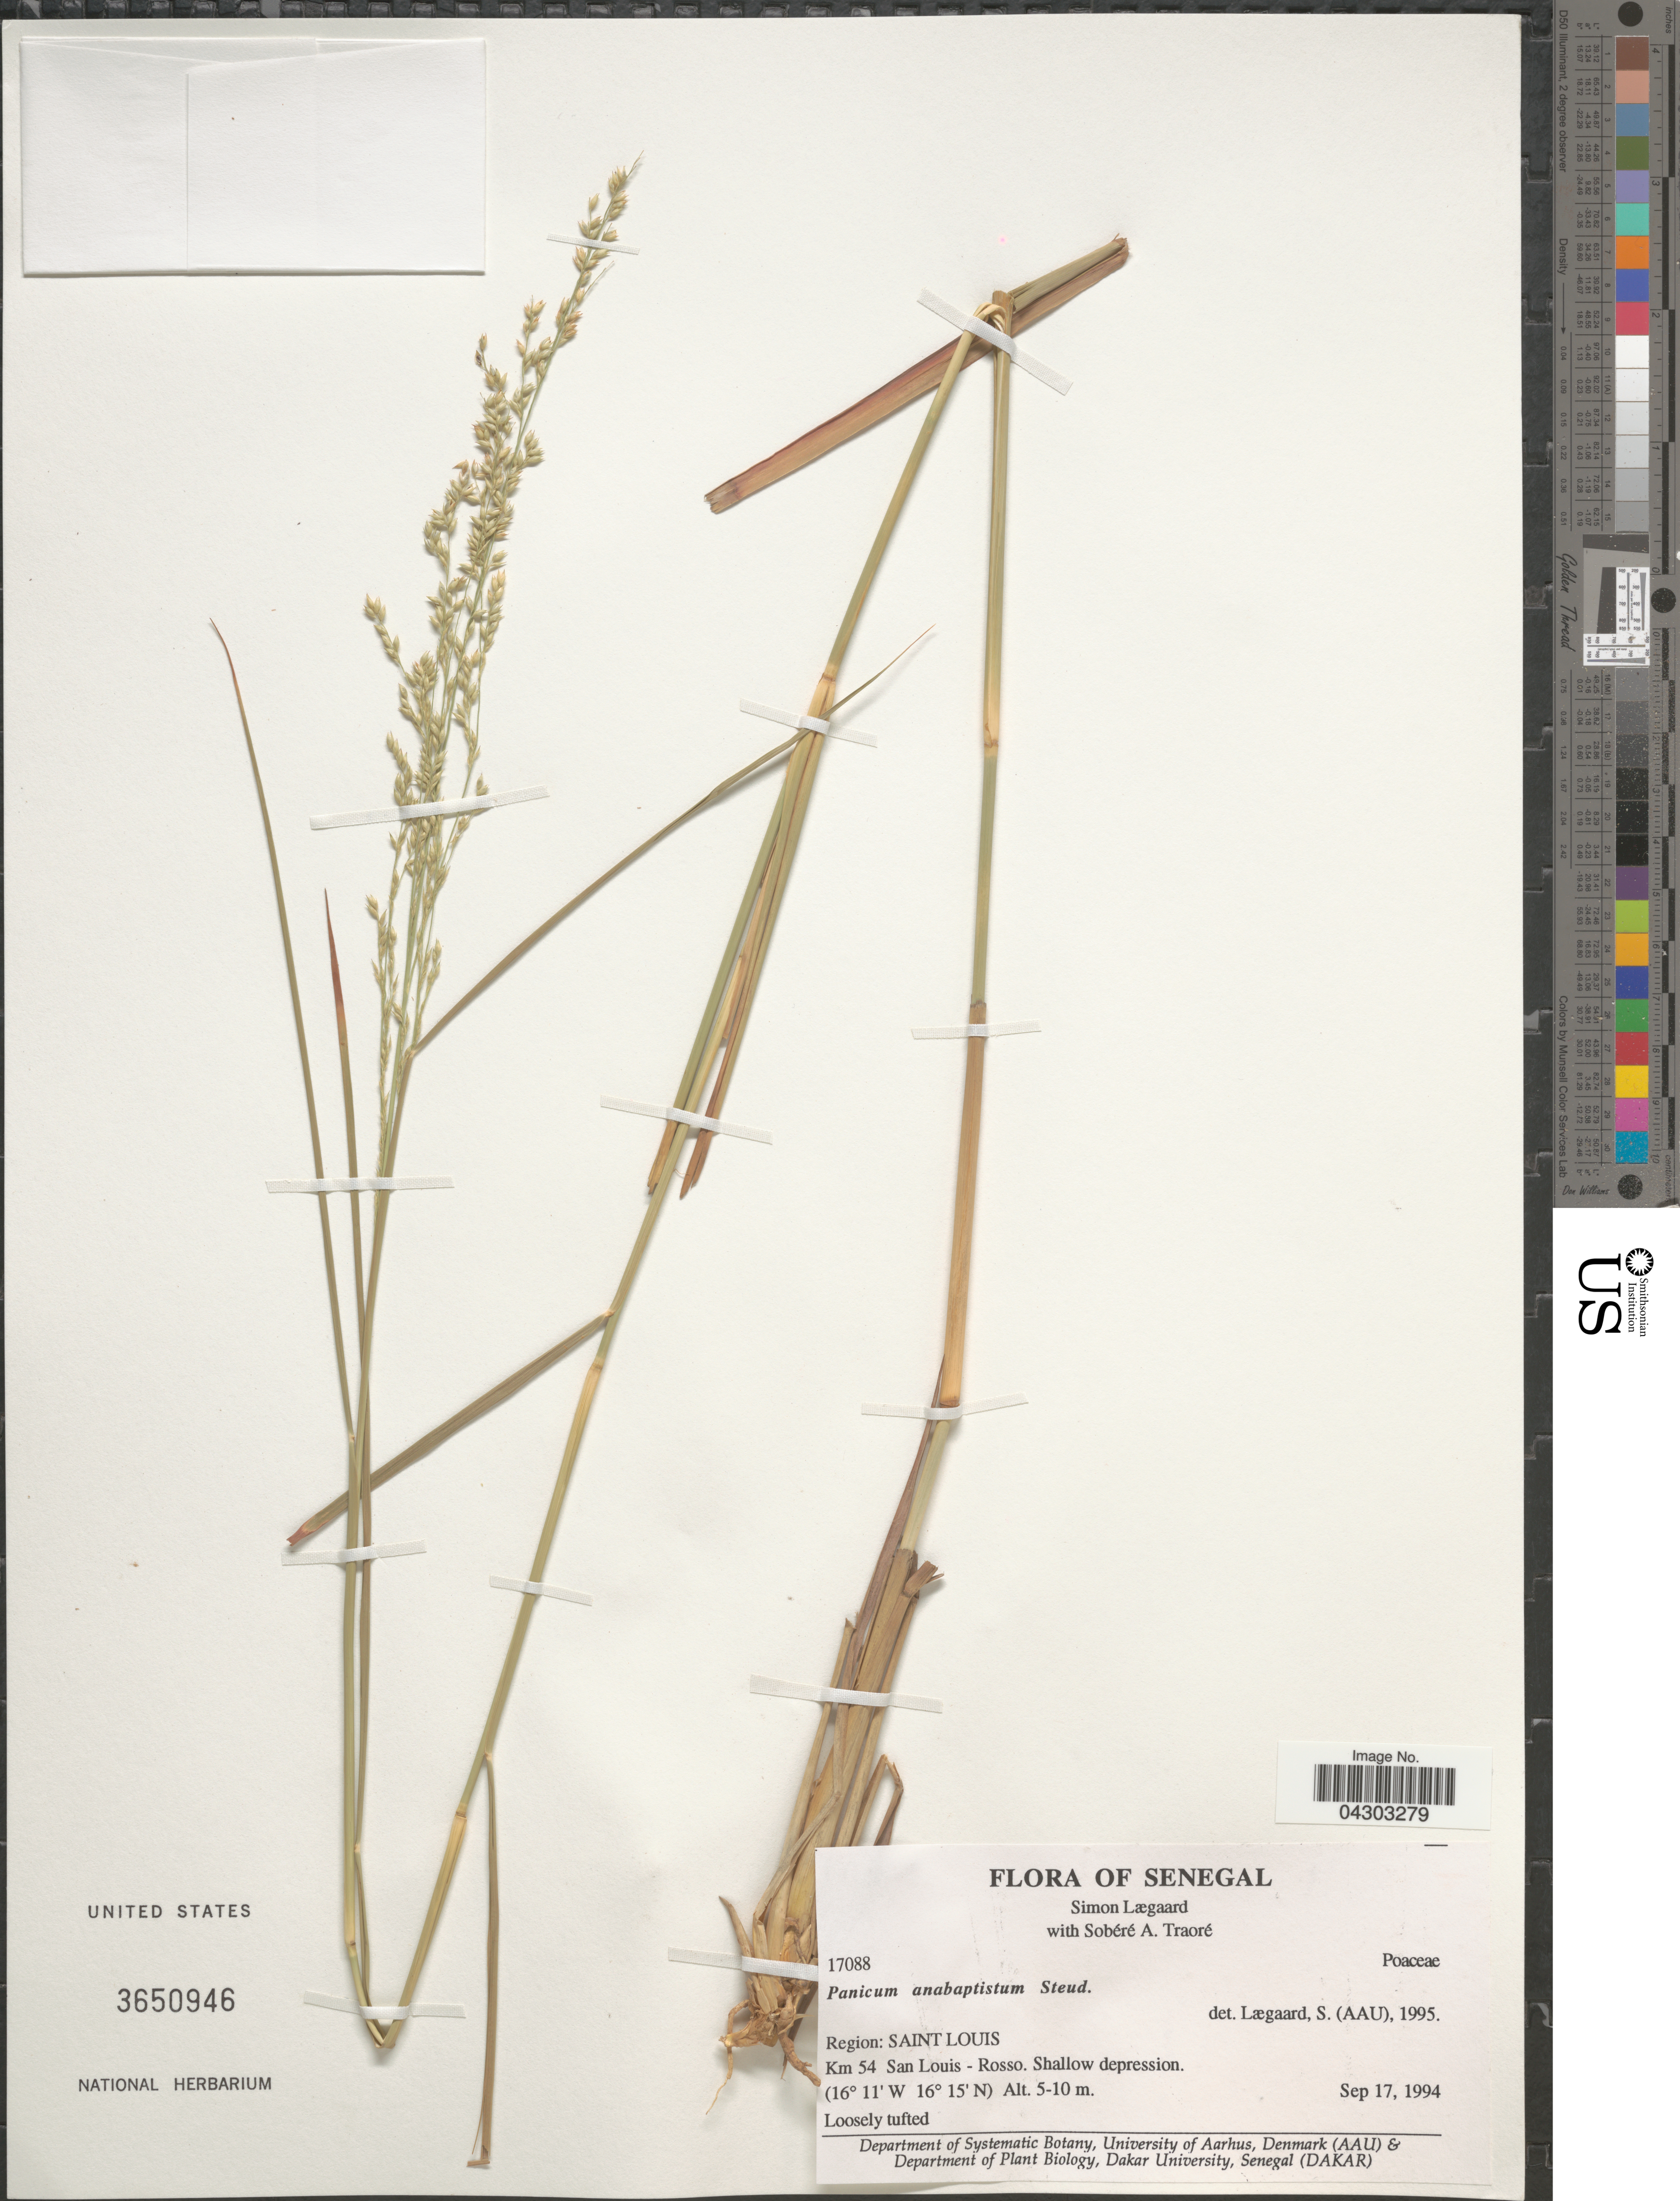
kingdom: Plantae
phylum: Tracheophyta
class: Liliopsida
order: Poales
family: Poaceae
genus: Panicum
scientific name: Panicum anabaptistum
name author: Steud.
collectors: S. Lægaard & S. Traore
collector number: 17088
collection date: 1994-09-17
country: Senegal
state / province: Saint-Louis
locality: Region: Saint Louis. Km 54 San Louis - Rosso.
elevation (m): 5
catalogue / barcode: US 3650946